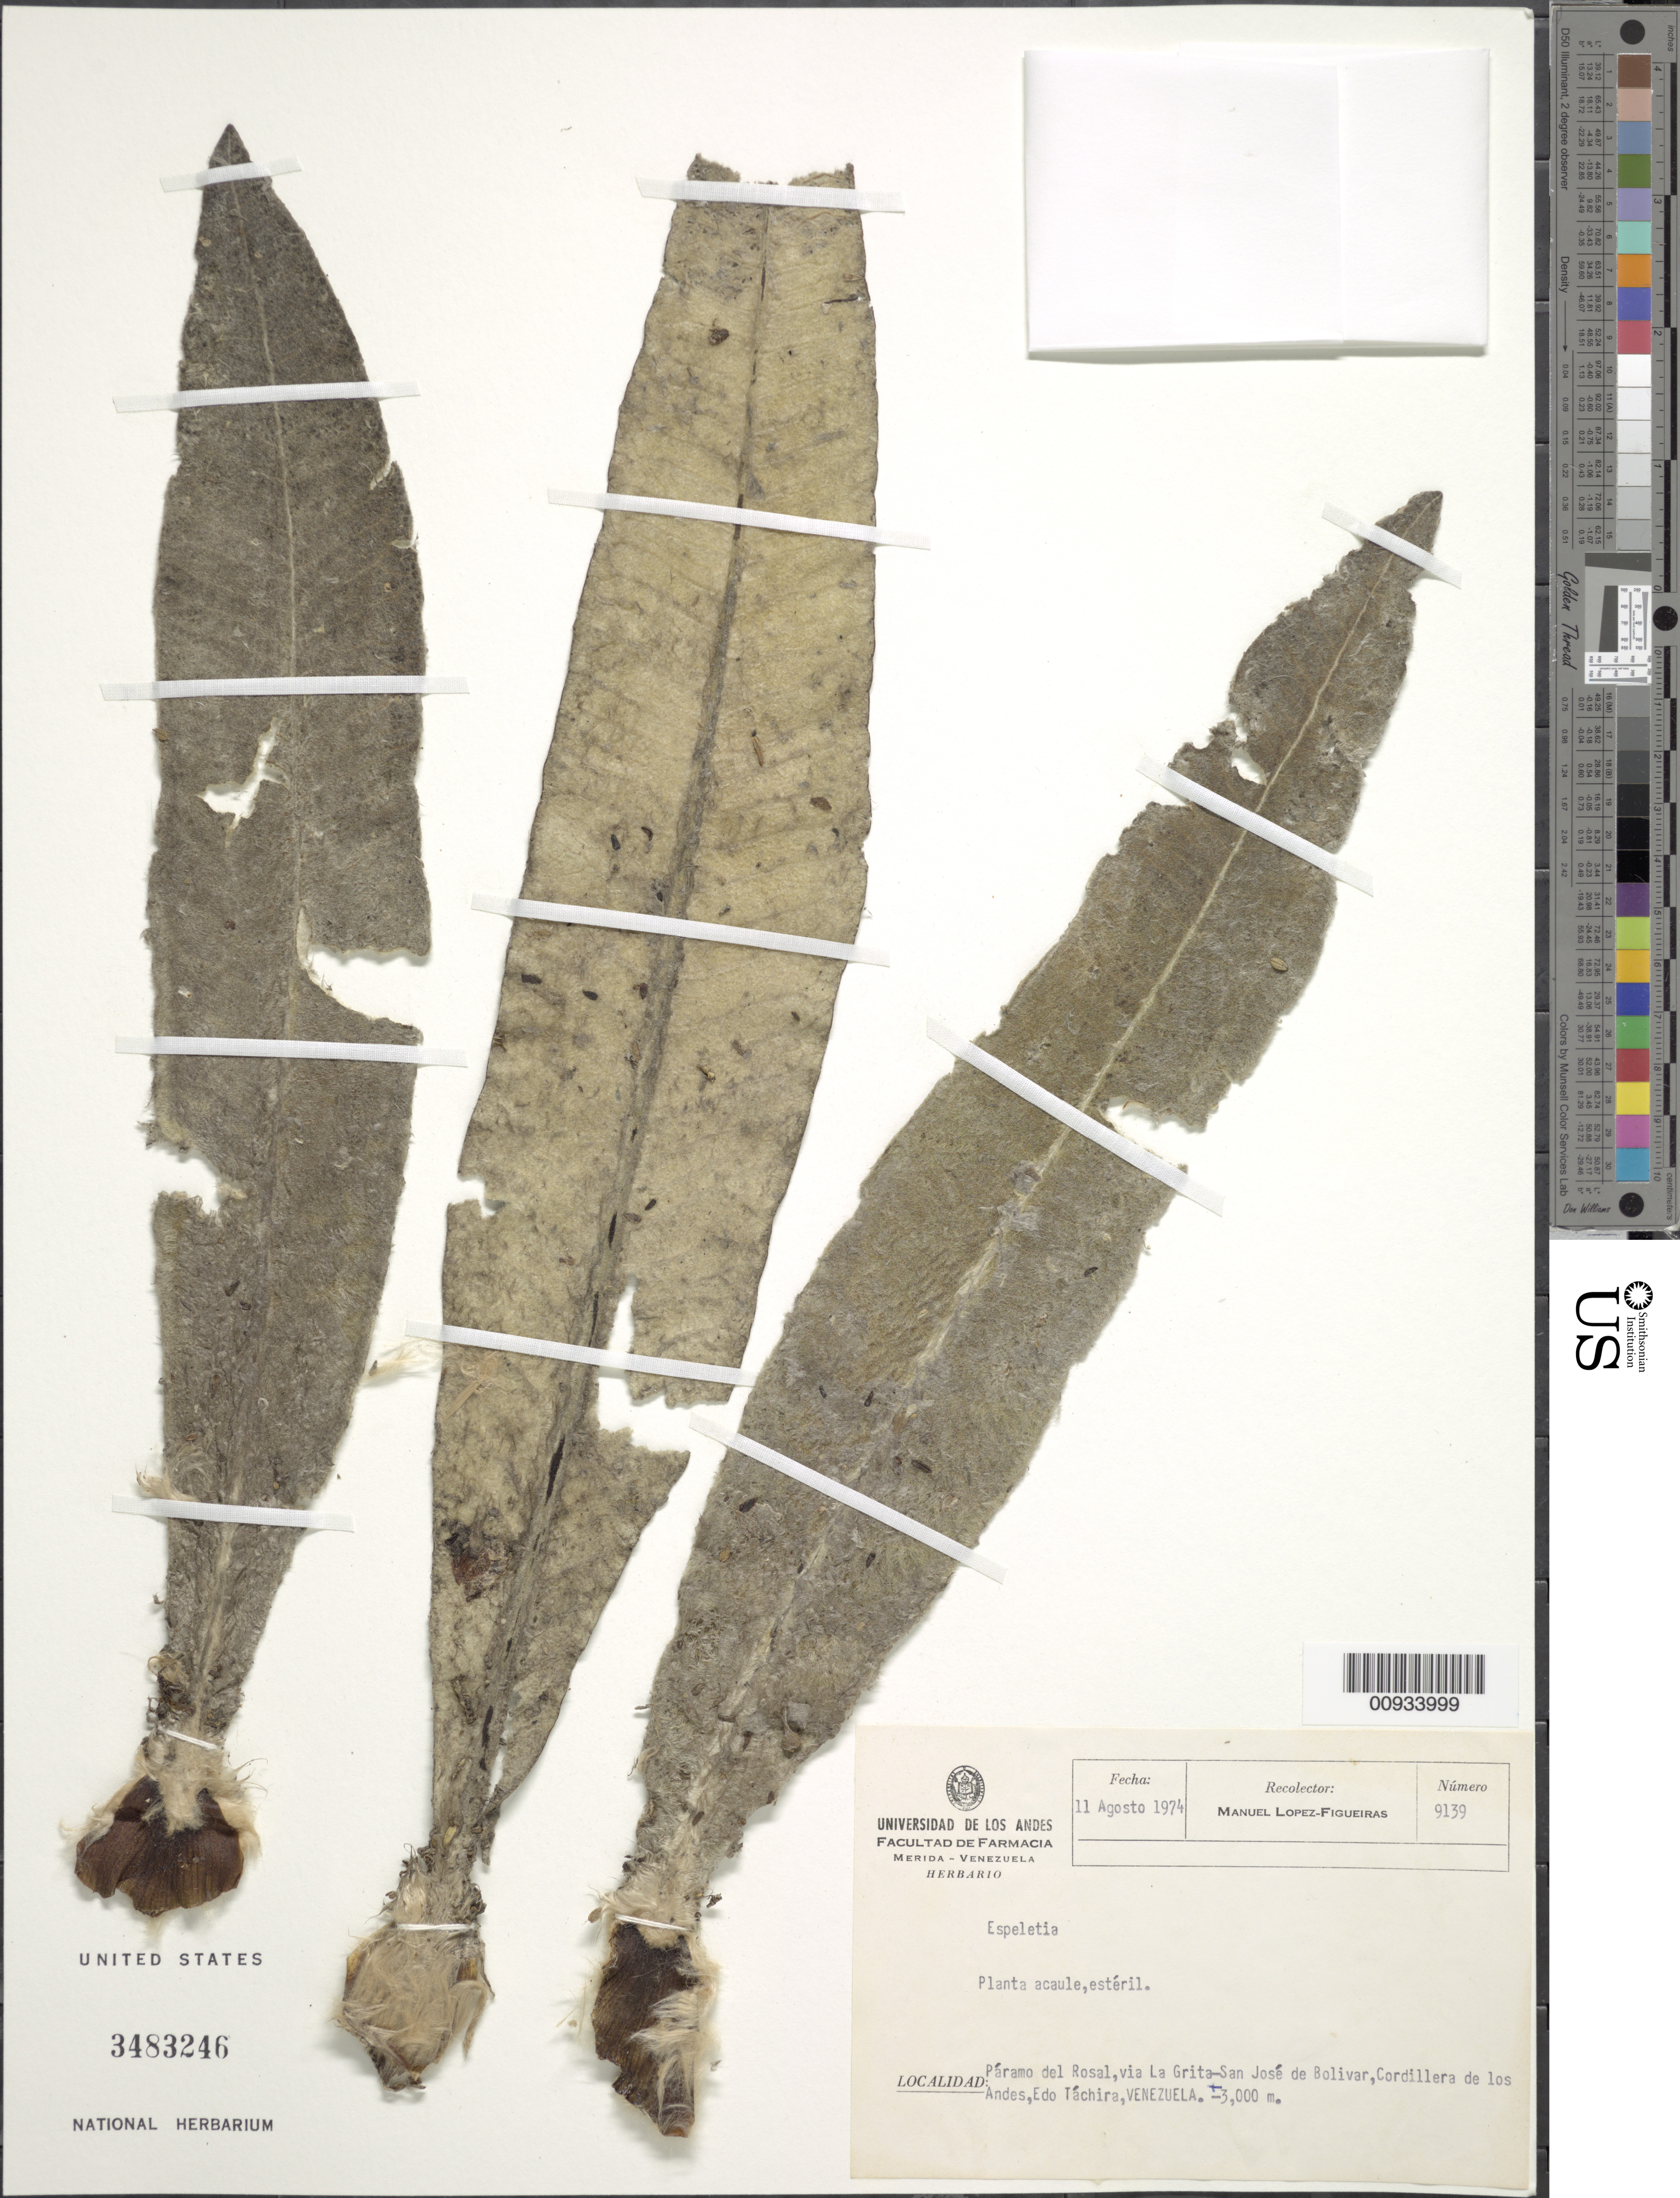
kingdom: Plantae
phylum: Tracheophyta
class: Magnoliopsida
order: Asterales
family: Asteraceae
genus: Espeletia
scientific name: Espeletia sp.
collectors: M. López Figueiras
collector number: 9139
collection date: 1974-08-11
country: Venezuela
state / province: Táchira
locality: Páramo del Rosal. Vía La Grita-San José de Bolívar, Cordillera de los Andes.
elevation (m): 3000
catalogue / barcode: US 3483246